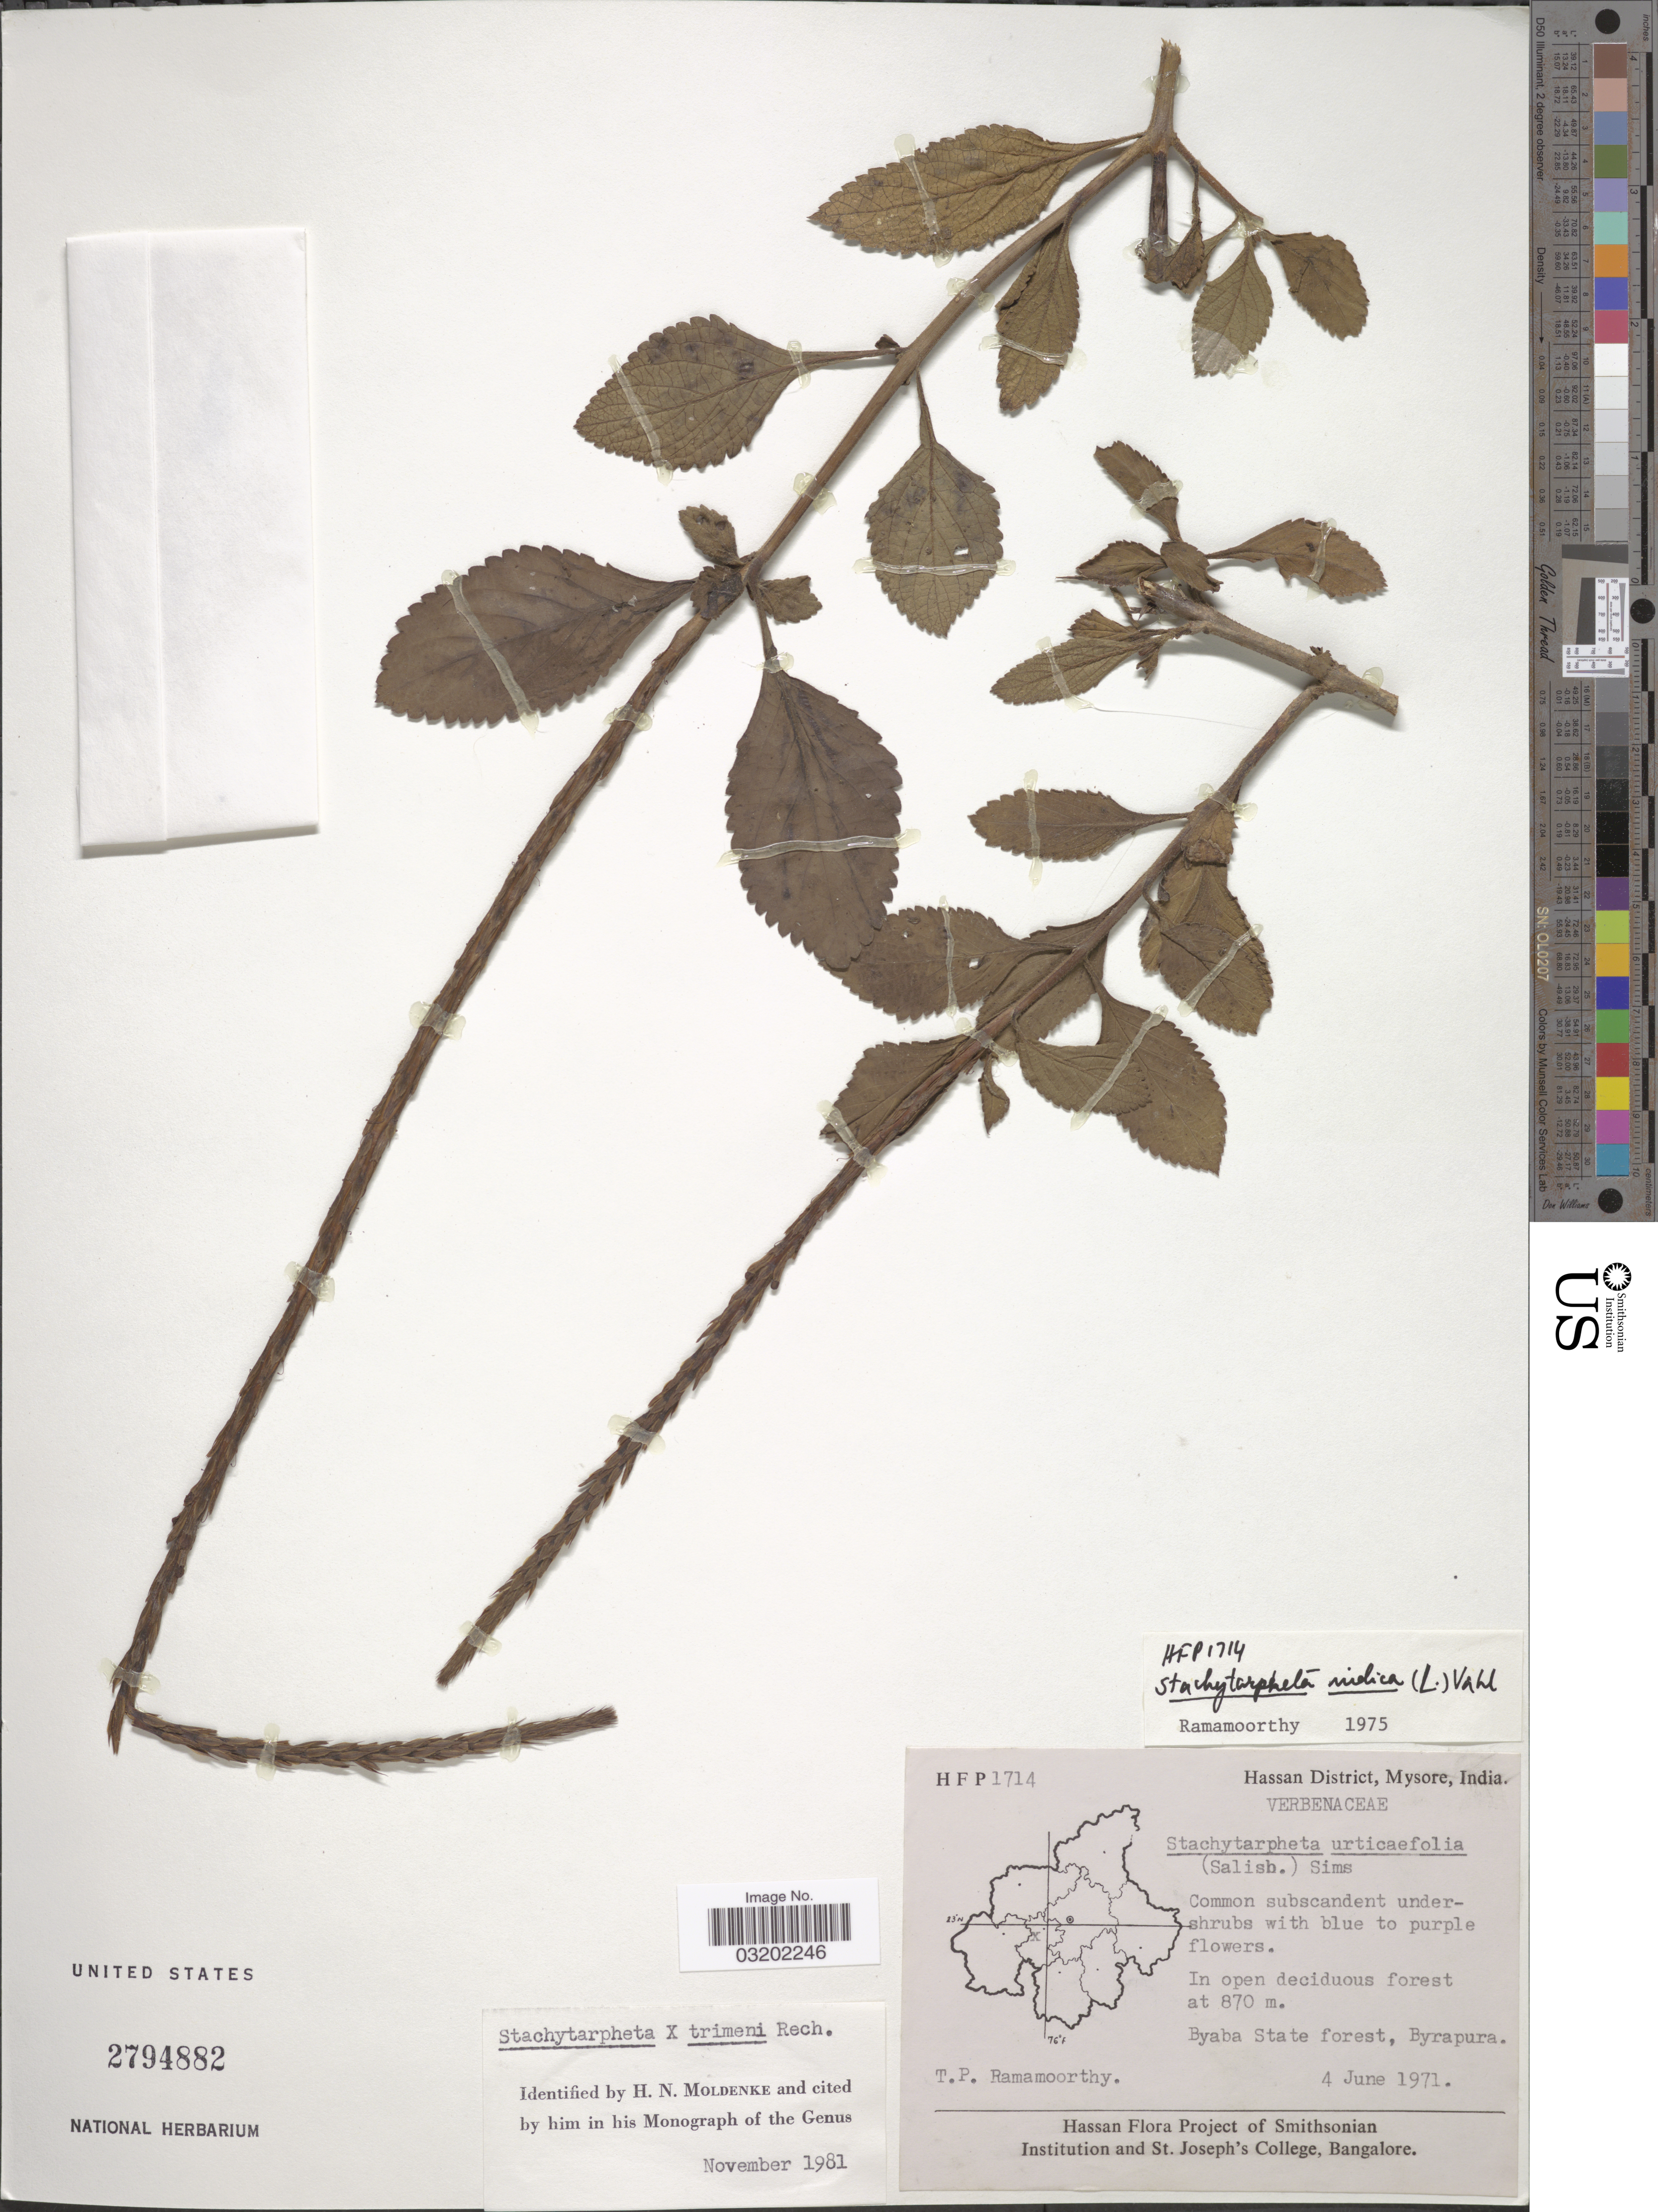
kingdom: Plantae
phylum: Tracheophyta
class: Magnoliopsida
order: Lamiales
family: Verbenaceae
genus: Stachytarpheta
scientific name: Stachytarpheta x trimenii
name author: Rech.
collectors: T. P. Ramamoorthy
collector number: HFP1714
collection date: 1971-06-04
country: India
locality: Hassan District, Mysore. Byaba State forest, Byrapura.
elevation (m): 870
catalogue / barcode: US 2794882